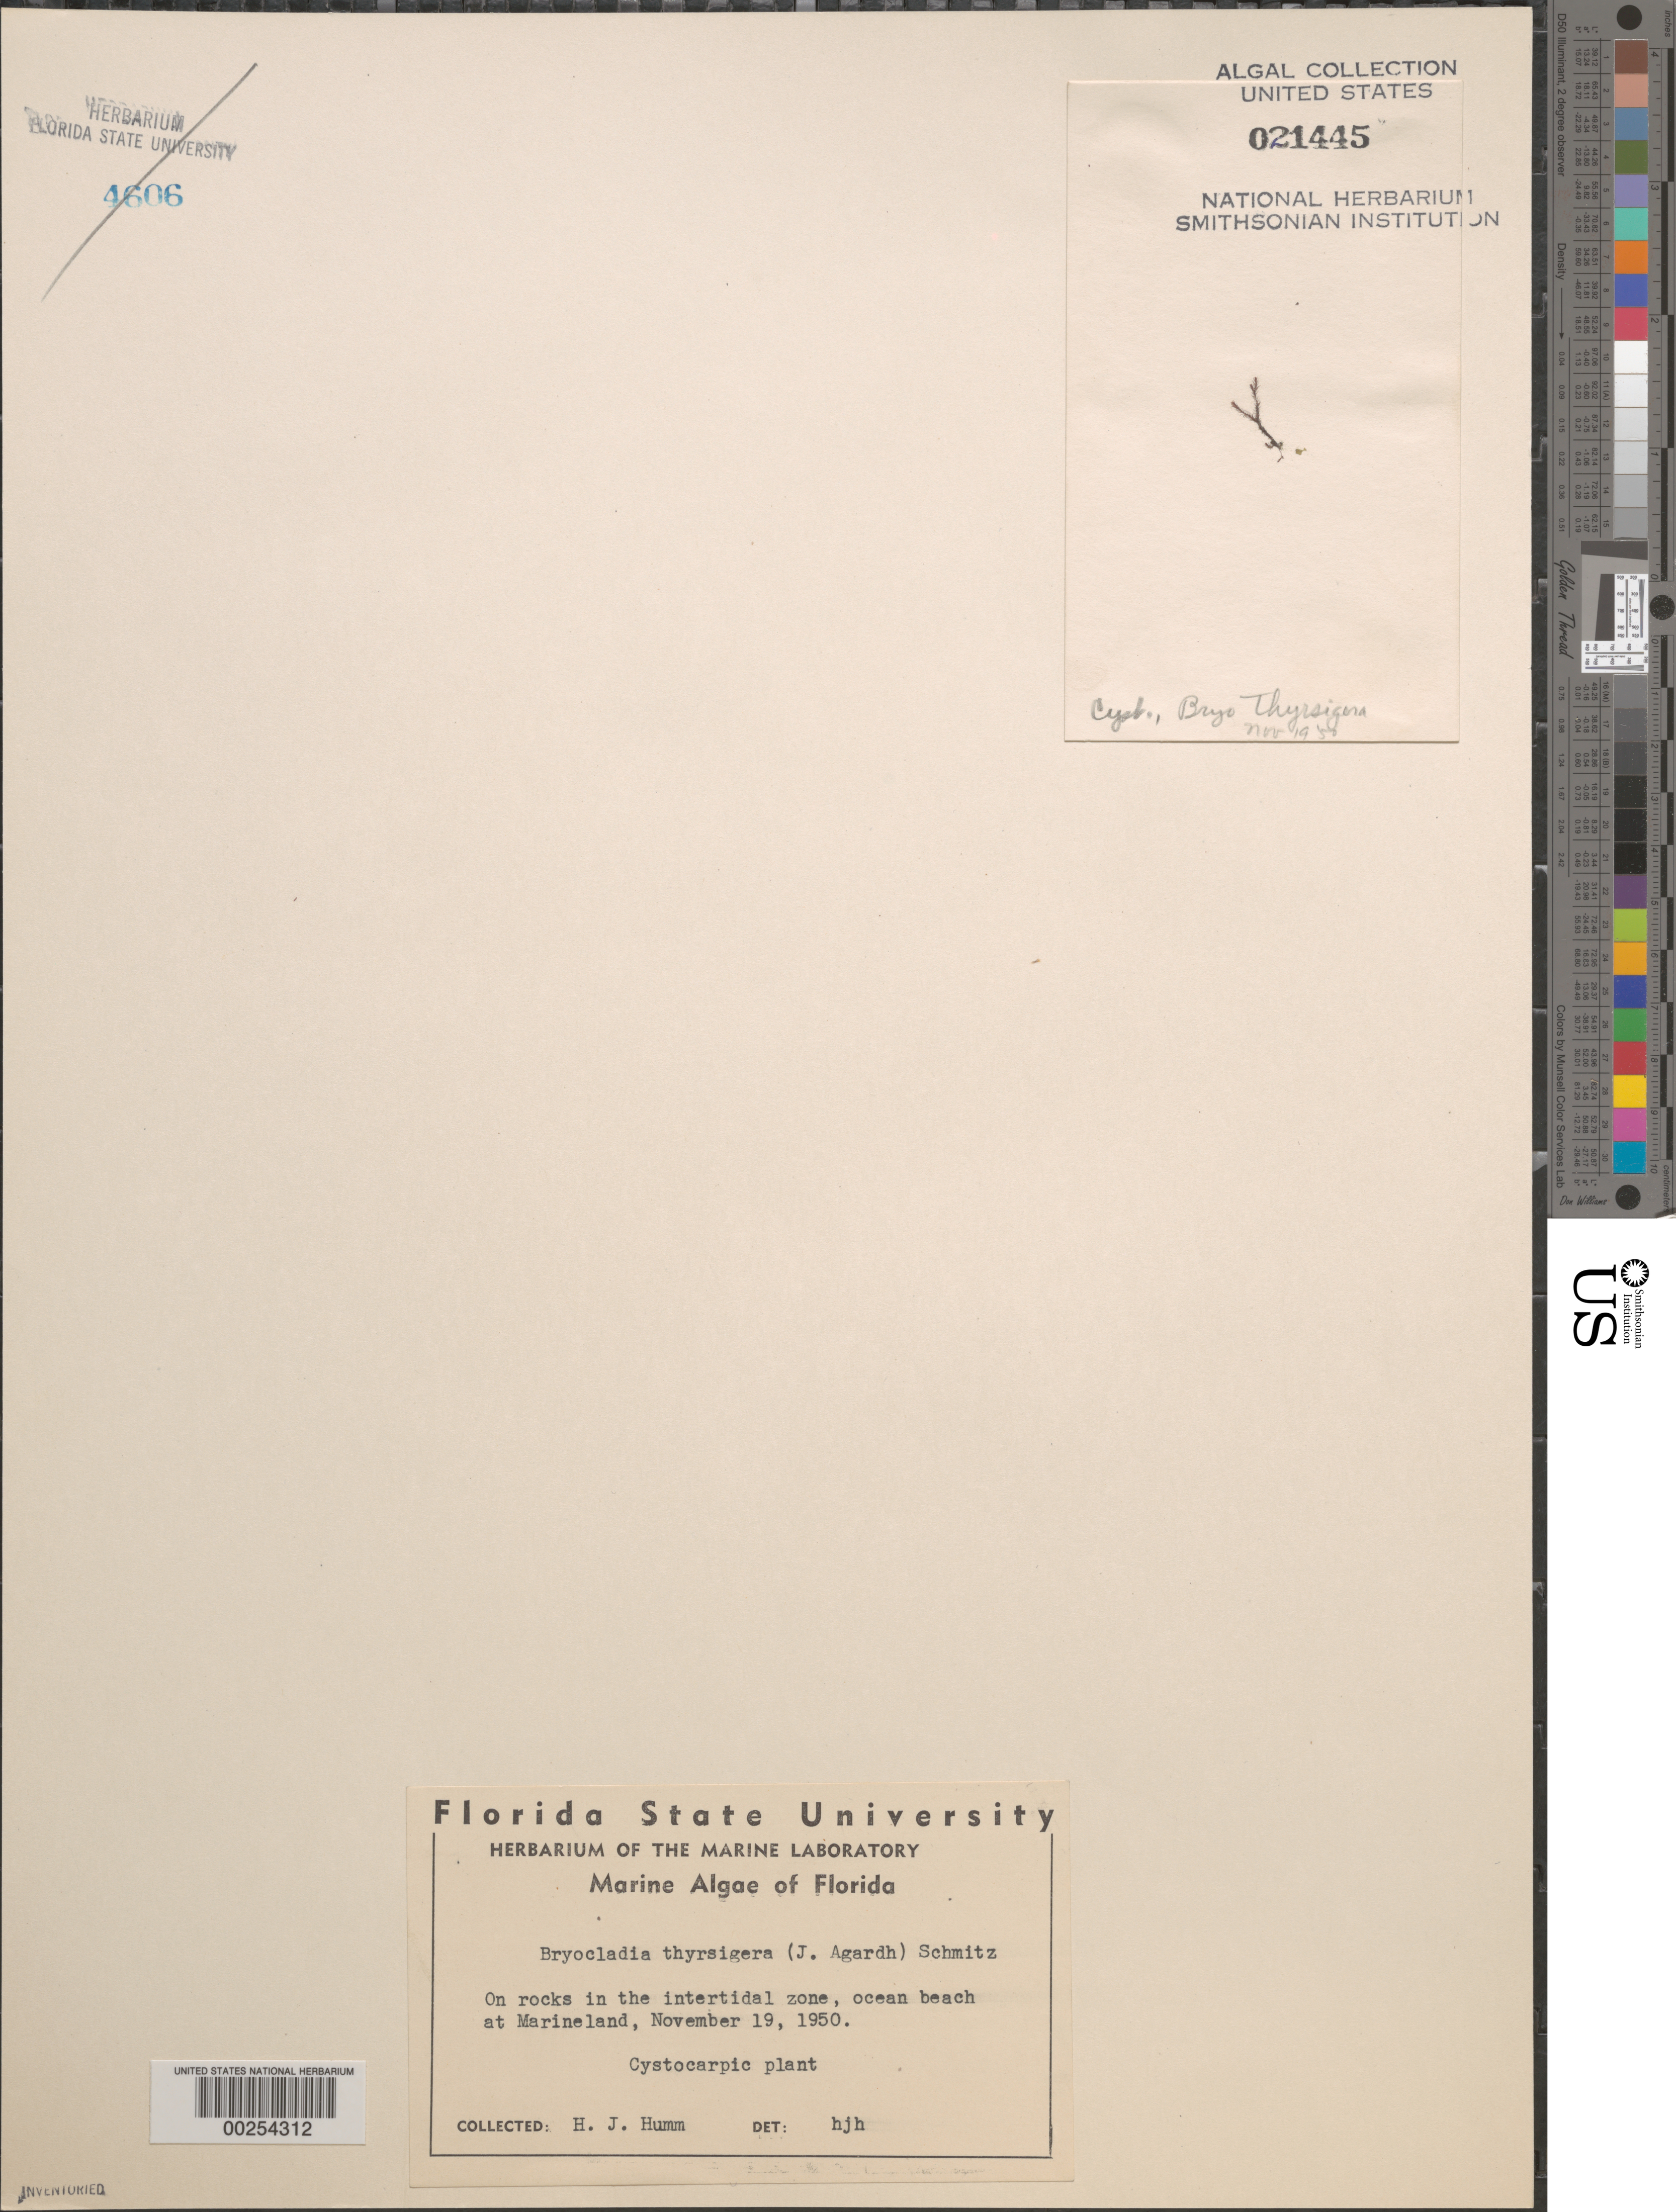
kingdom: Plantae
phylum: Rhodophyta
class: Florideophyceae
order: Ceramiales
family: Rhodomelaceae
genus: Bryocladia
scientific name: Bryocladia thyrsigera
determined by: Humm, Harold J.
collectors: H. J. Humm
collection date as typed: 19 Nov 1950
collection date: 1950-11-19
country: United States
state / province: Florida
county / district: Flagler County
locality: Marineland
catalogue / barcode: US 21445